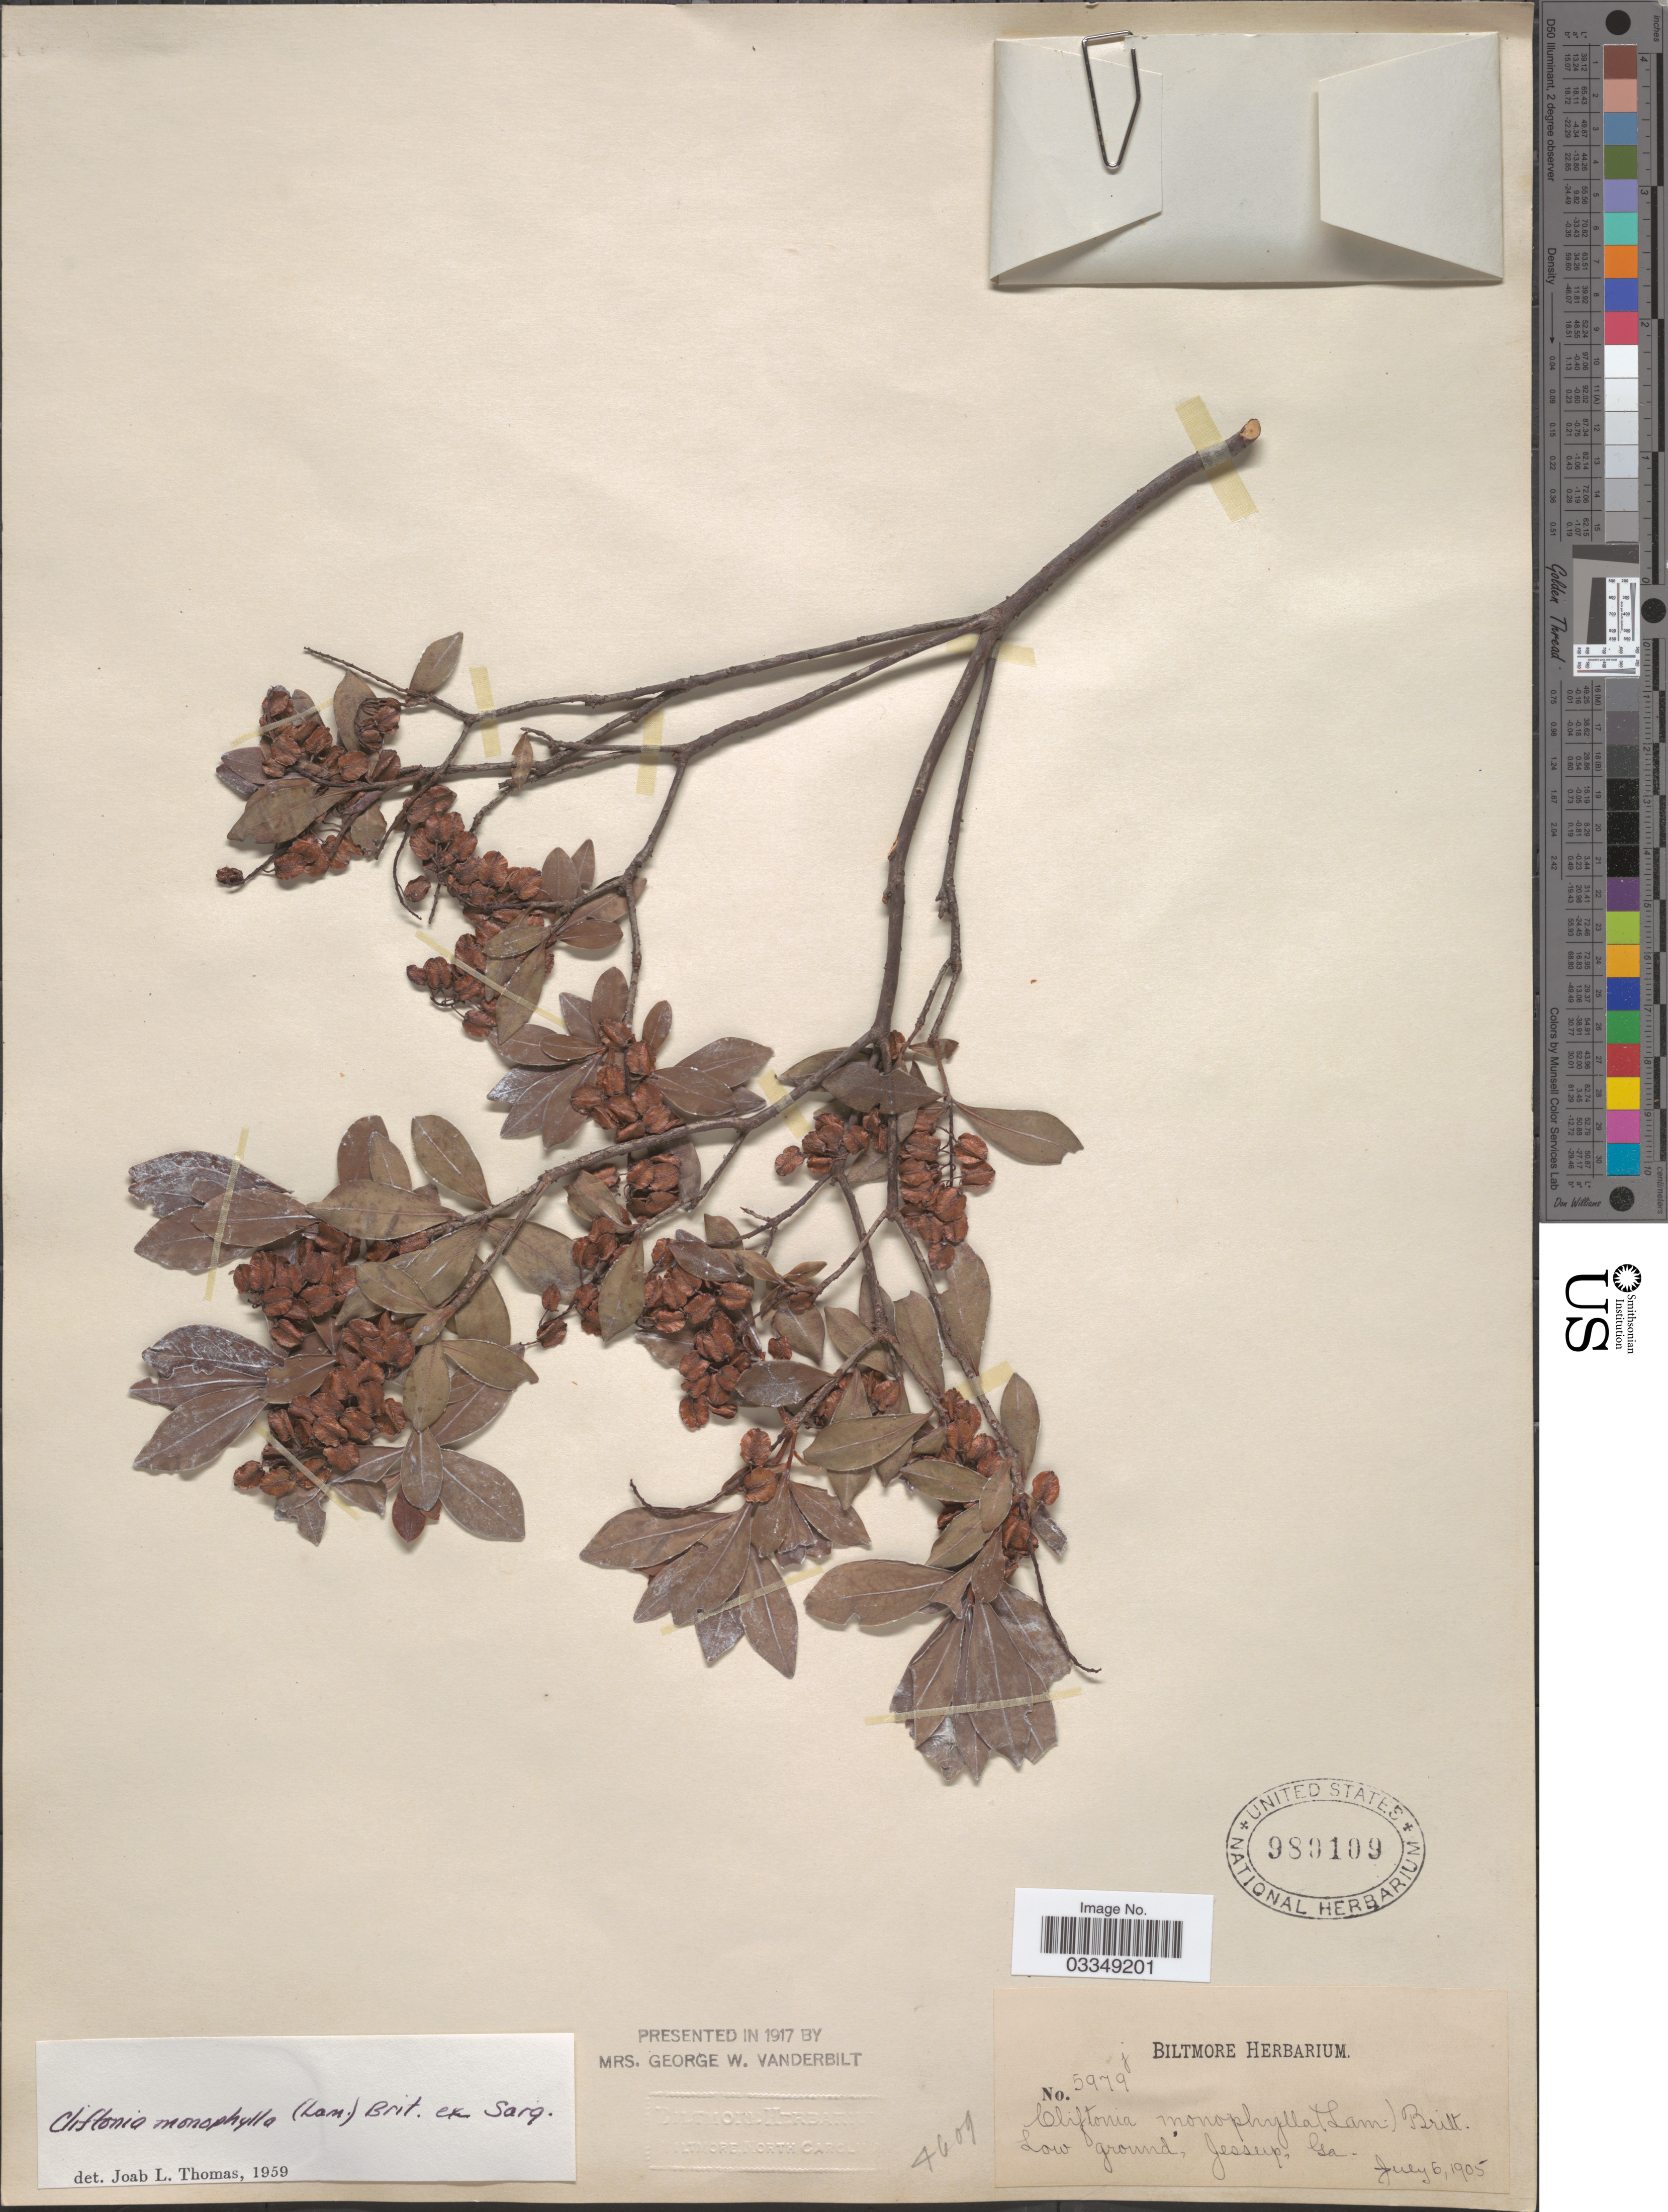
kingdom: Plantae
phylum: Tracheophyta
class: Magnoliopsida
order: Ericales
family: Cyrillaceae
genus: Cliftonia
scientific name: Cliftonia monophylla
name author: (Lam.) Britton ex Sarg.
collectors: ex herb. Biltmore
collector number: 5979j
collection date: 1905-07-06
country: United States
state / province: Georgia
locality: Jessup.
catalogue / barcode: US 980109